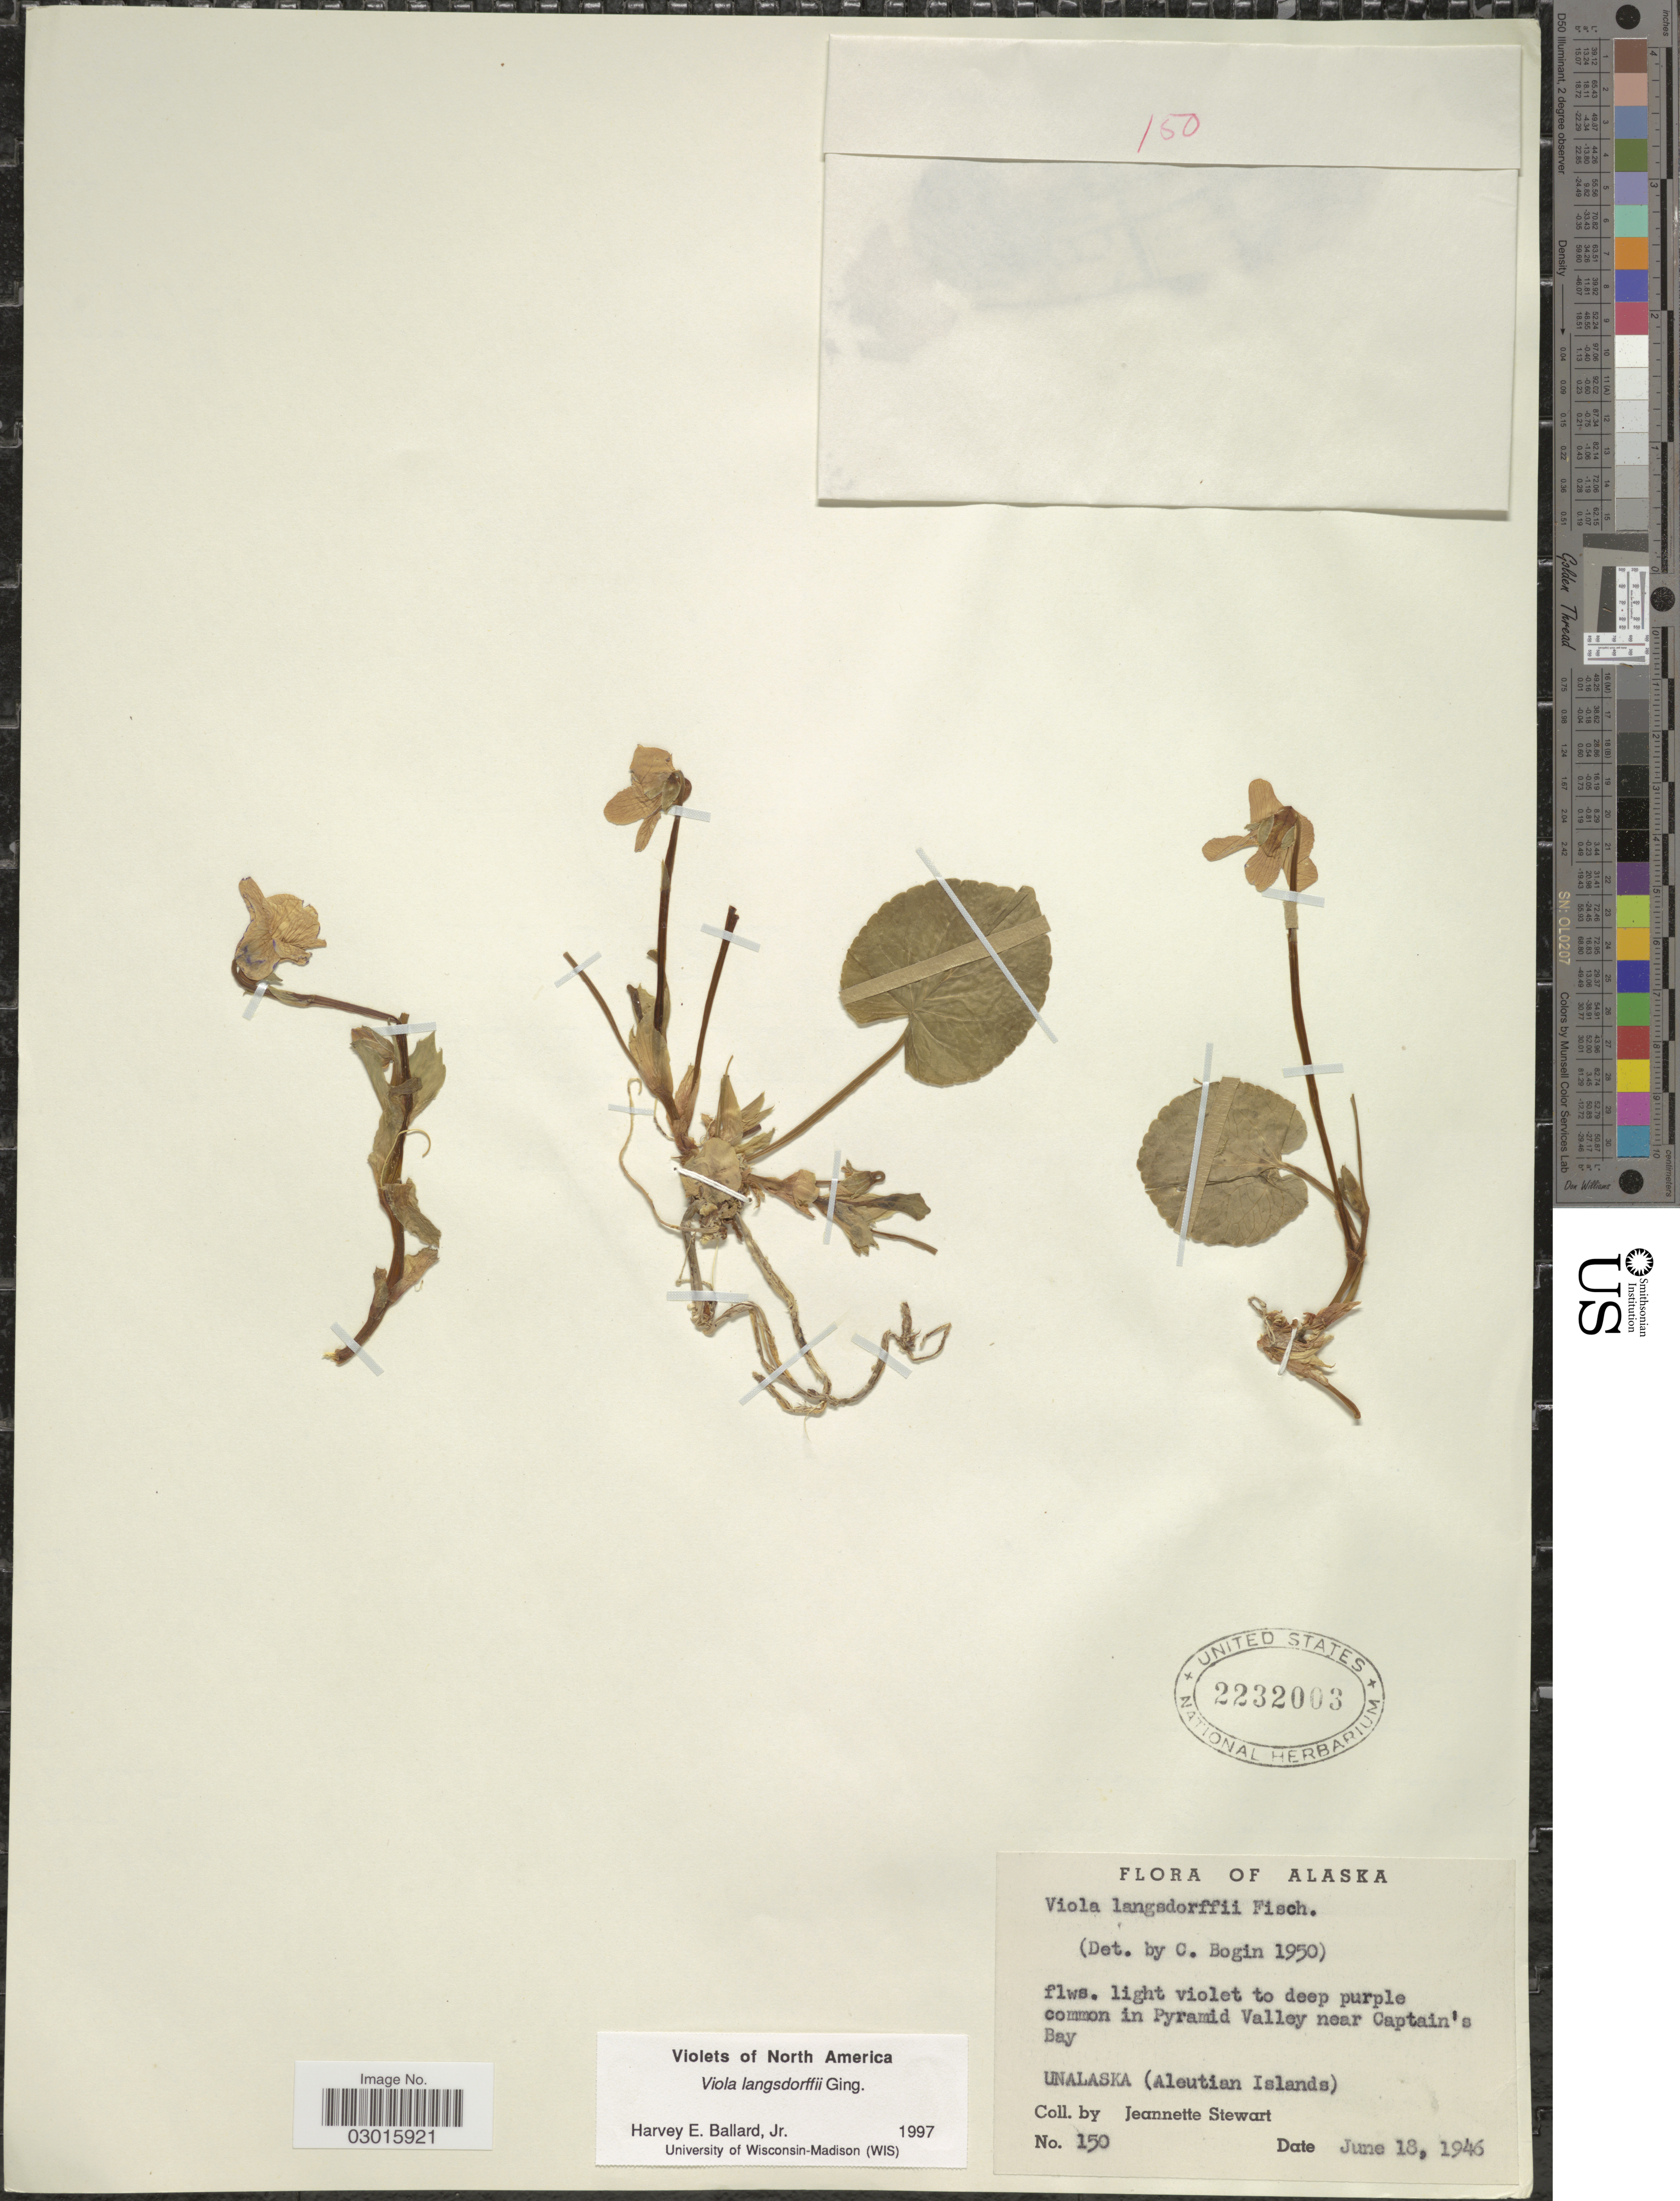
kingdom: Plantae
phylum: Tracheophyta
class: Magnoliopsida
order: Malpighiales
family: Violaceae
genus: Viola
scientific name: Viola langsdorffii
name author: Fisch. ex Ging.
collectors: J. Stewart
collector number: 150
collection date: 1946-06-18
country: United States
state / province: Alaska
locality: Common in Pyramid Valley near Captain's Bay, Unalaska (Aleutian Island).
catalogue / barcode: US 2232003